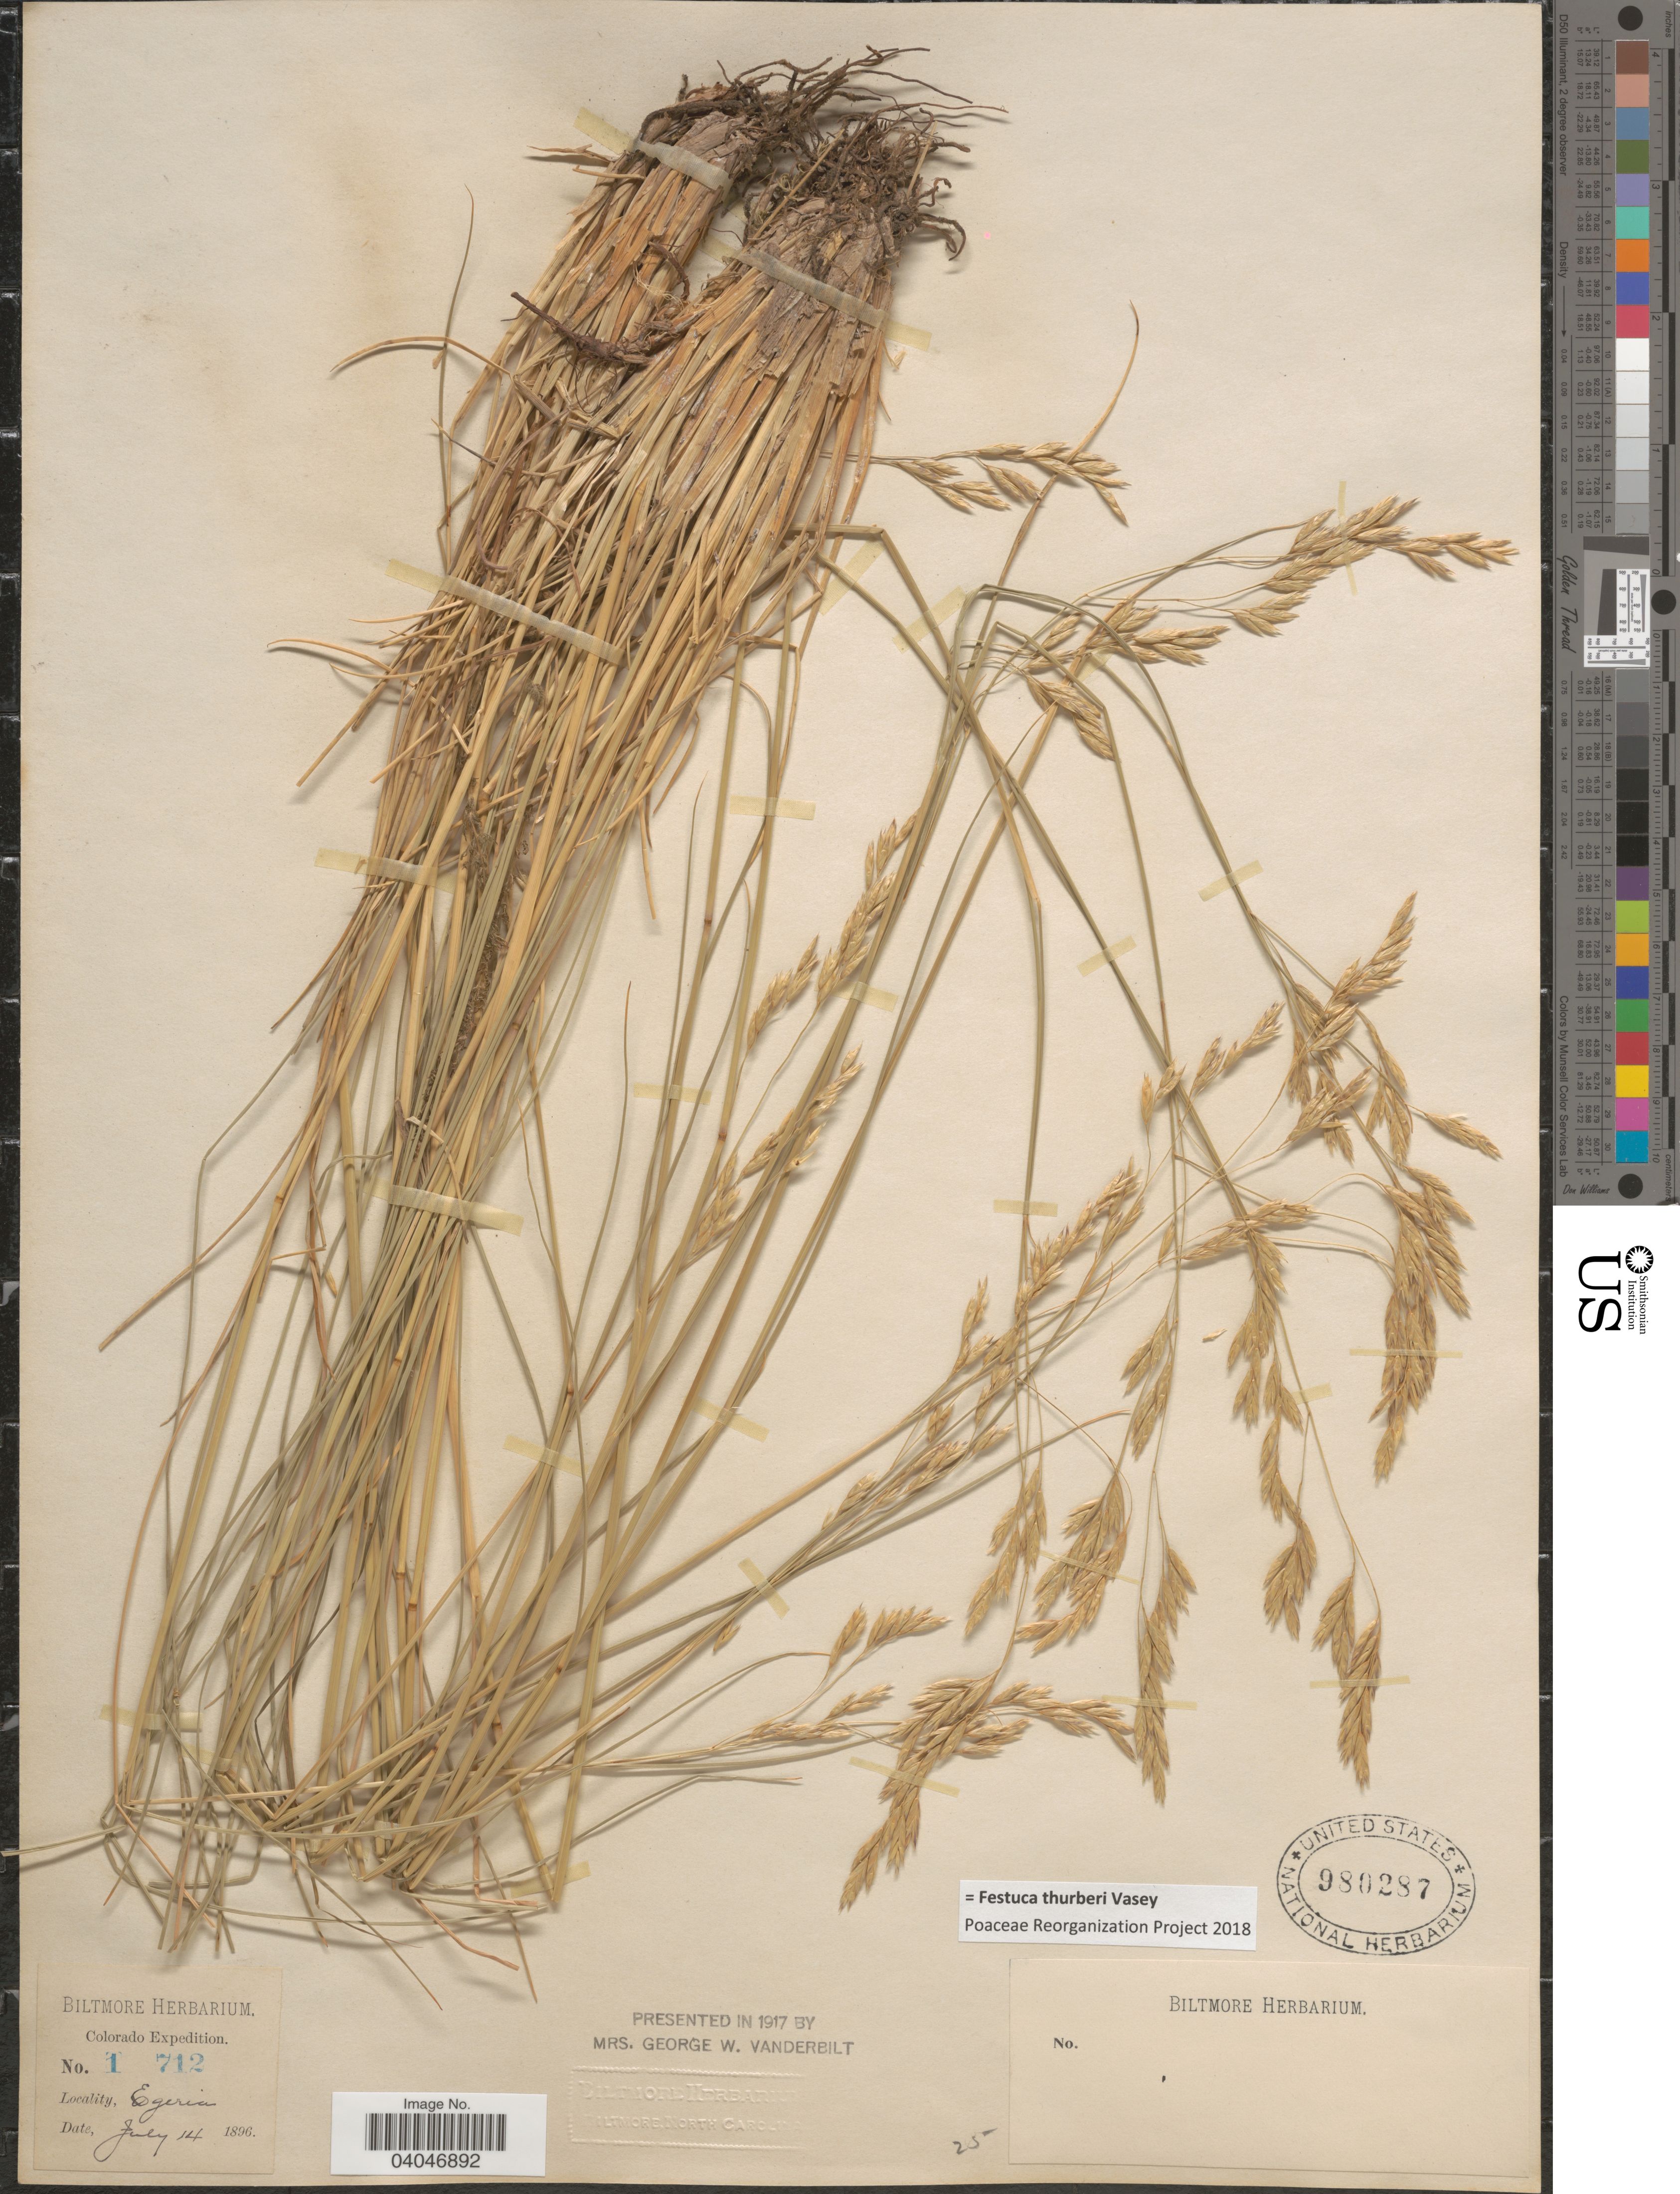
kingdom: Plantae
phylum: Tracheophyta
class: Liliopsida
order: Poales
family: Poaceae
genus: Festuca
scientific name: Festuca thurberi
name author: Vasey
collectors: ex herb. Biltmore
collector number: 1 712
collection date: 1896-07-14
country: United States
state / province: Colorado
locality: Egeria.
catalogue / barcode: US 980287